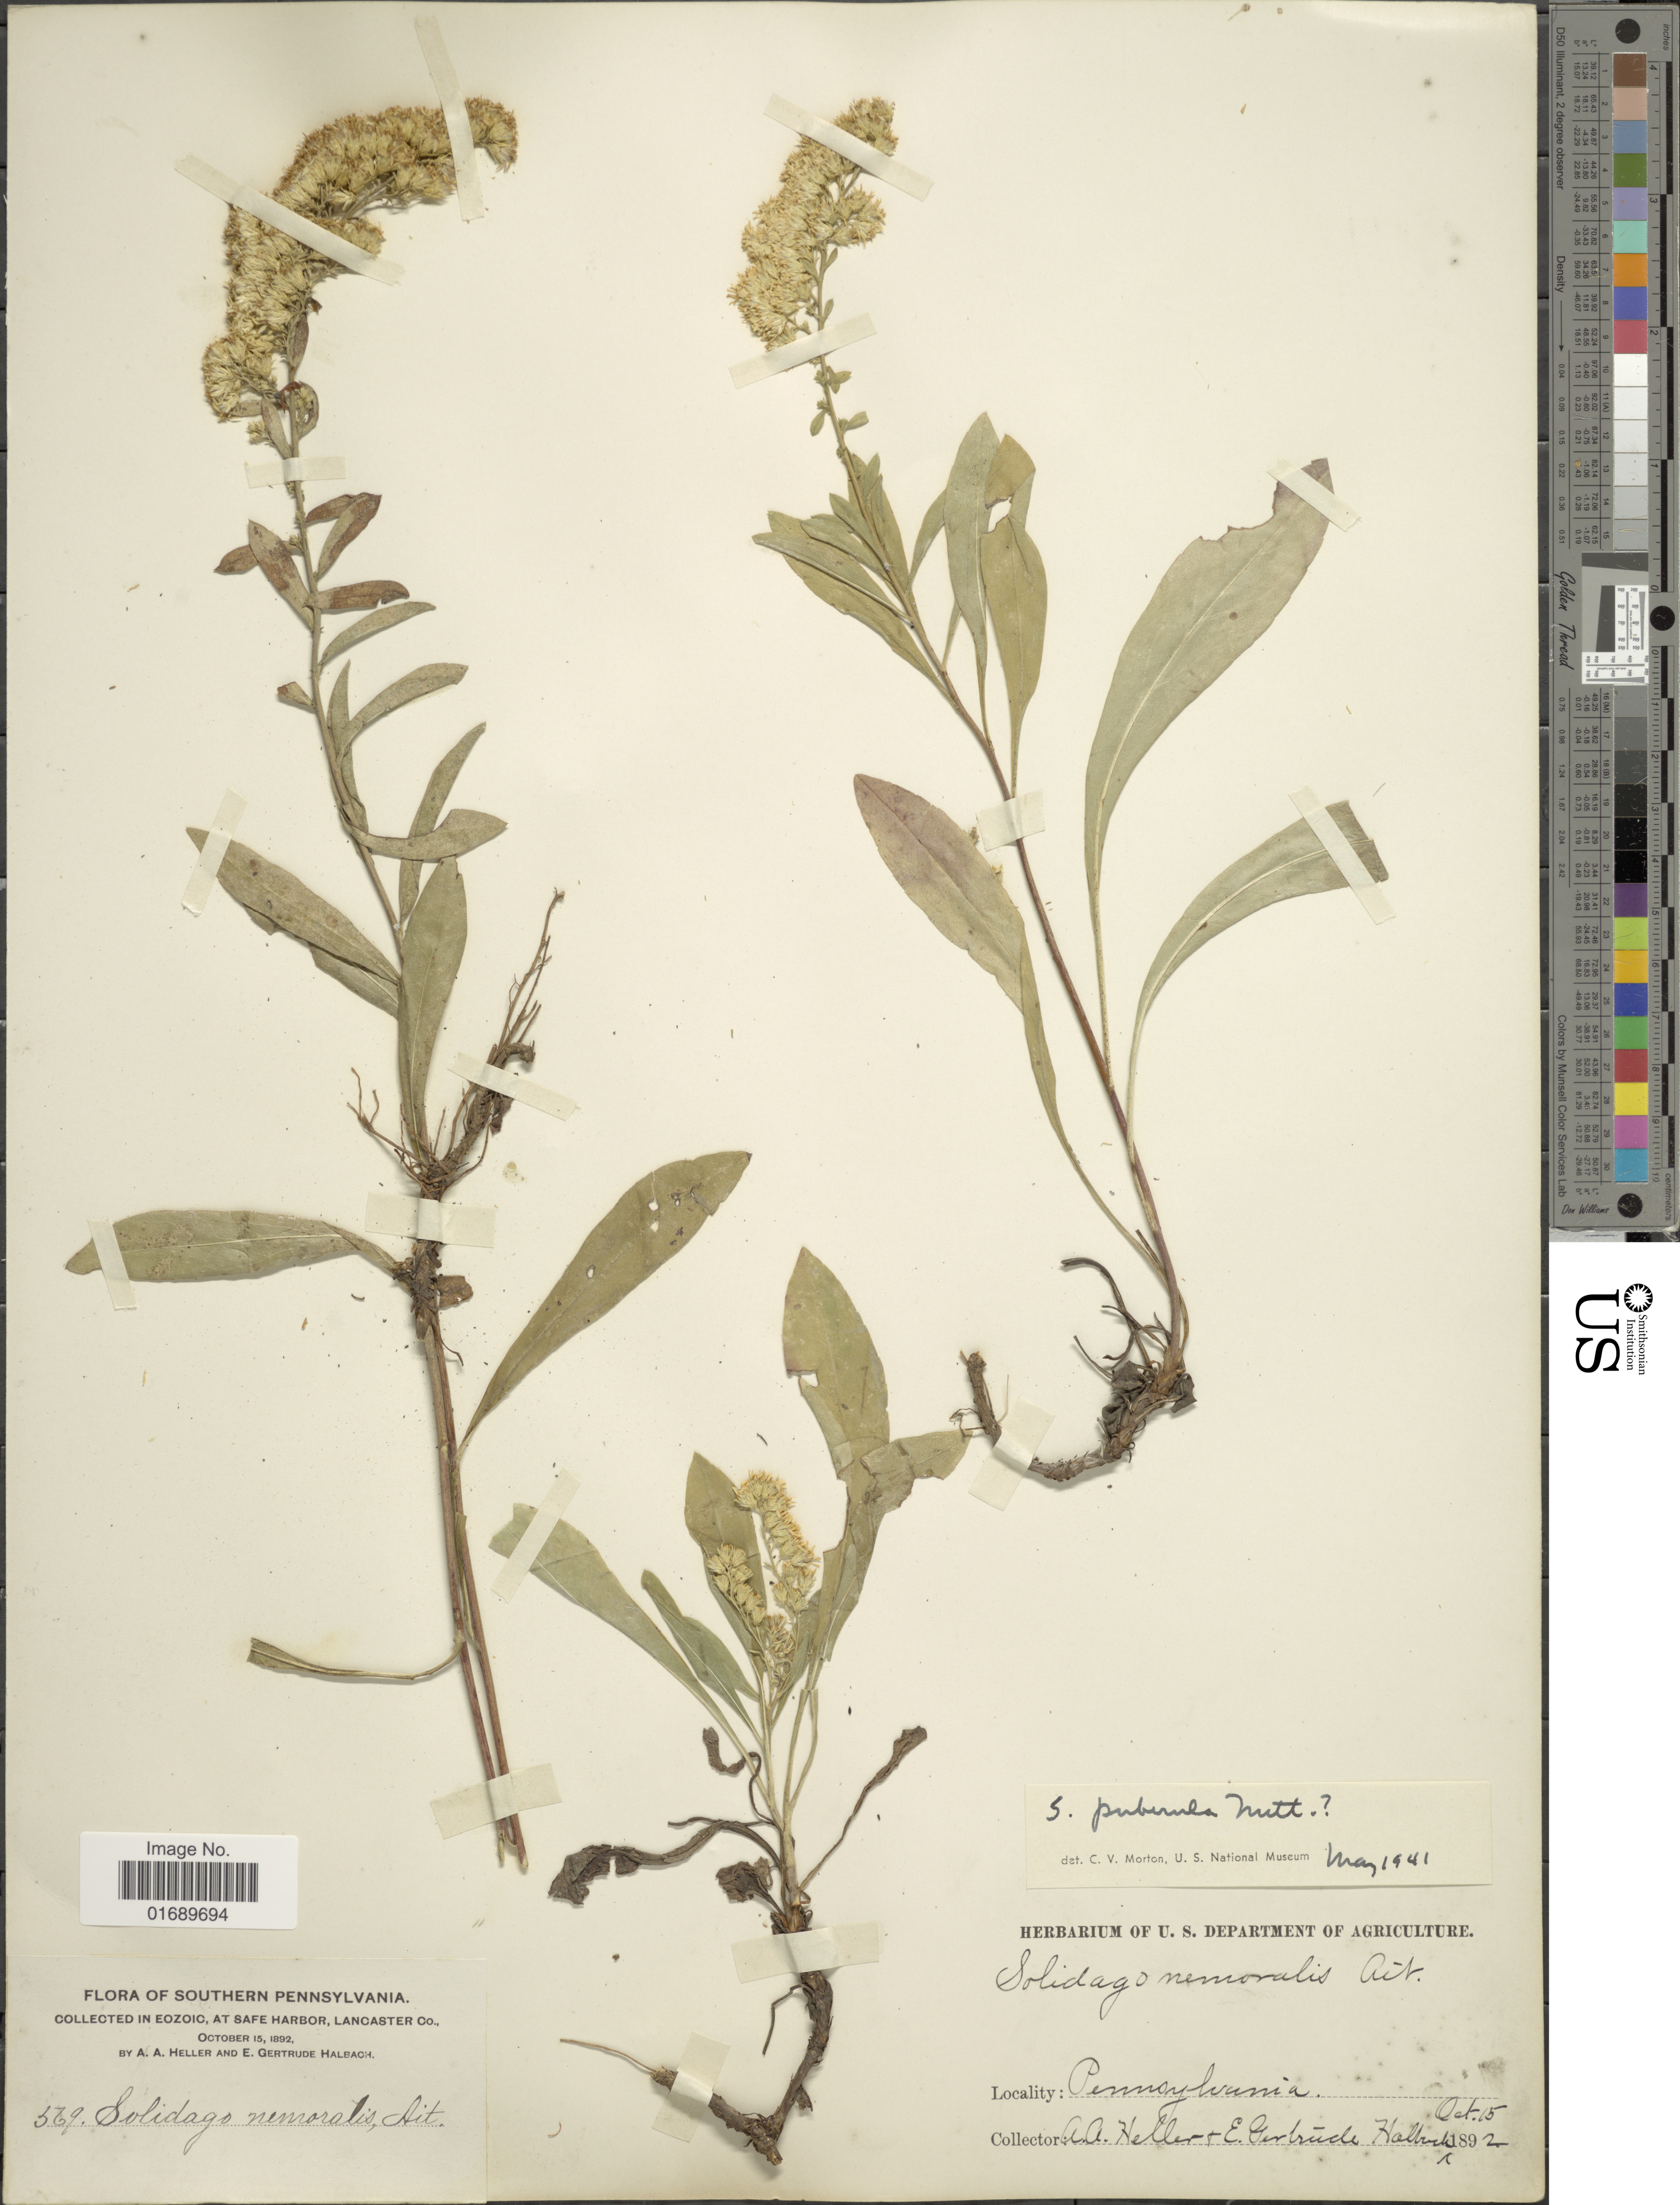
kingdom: Plantae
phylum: Tracheophyta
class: Magnoliopsida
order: Asterales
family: Asteraceae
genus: Solidago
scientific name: Solidago puberula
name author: Nutt.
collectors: A. A. Heller & E. G. Halbach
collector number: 569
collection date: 1892-10-15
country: United States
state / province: Pennsylvania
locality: Southern Pennsylviania, in Eozoci, at Safe Harbor, Lancaster Co